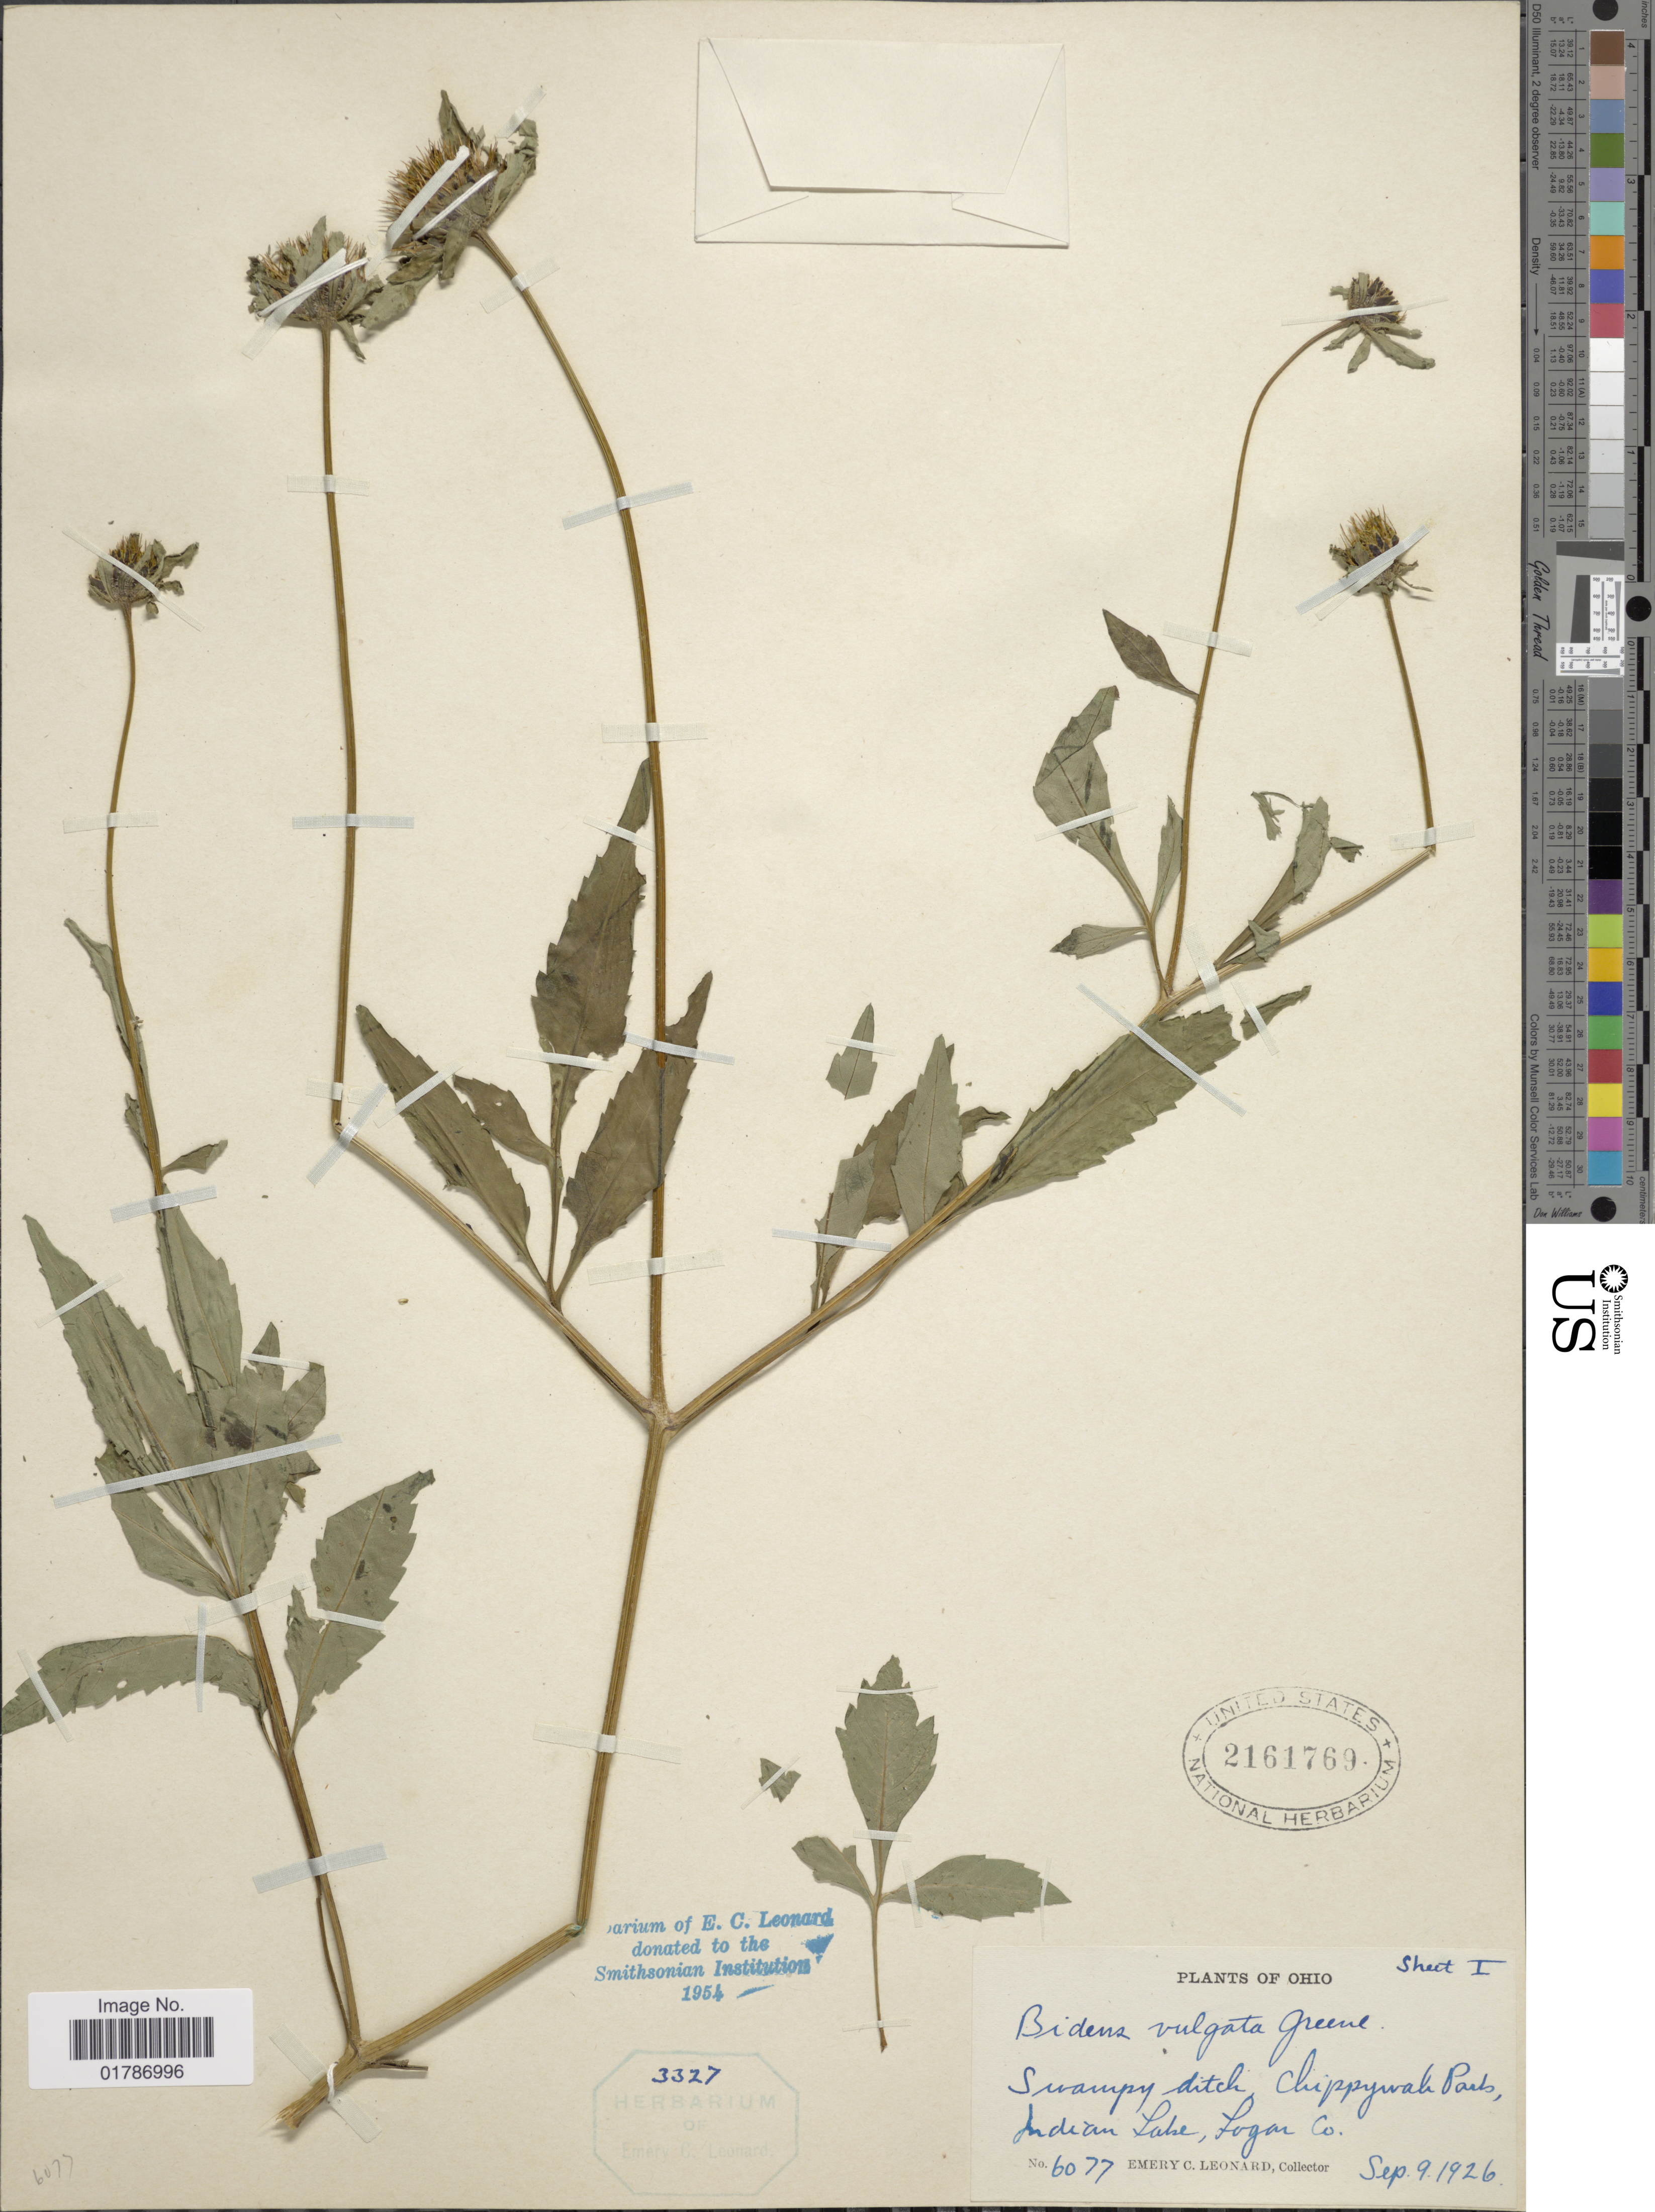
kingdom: Plantae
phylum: Tracheophyta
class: Magnoliopsida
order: Asterales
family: Asteraceae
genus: Bidens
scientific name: Bidens vulgata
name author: Greene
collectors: E. C. Leonard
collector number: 6077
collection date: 1926-09-09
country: United States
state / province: Ohio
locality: Swampy ditch, Chippywah Park, Indian Lake, Logon Co.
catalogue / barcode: US 2161769